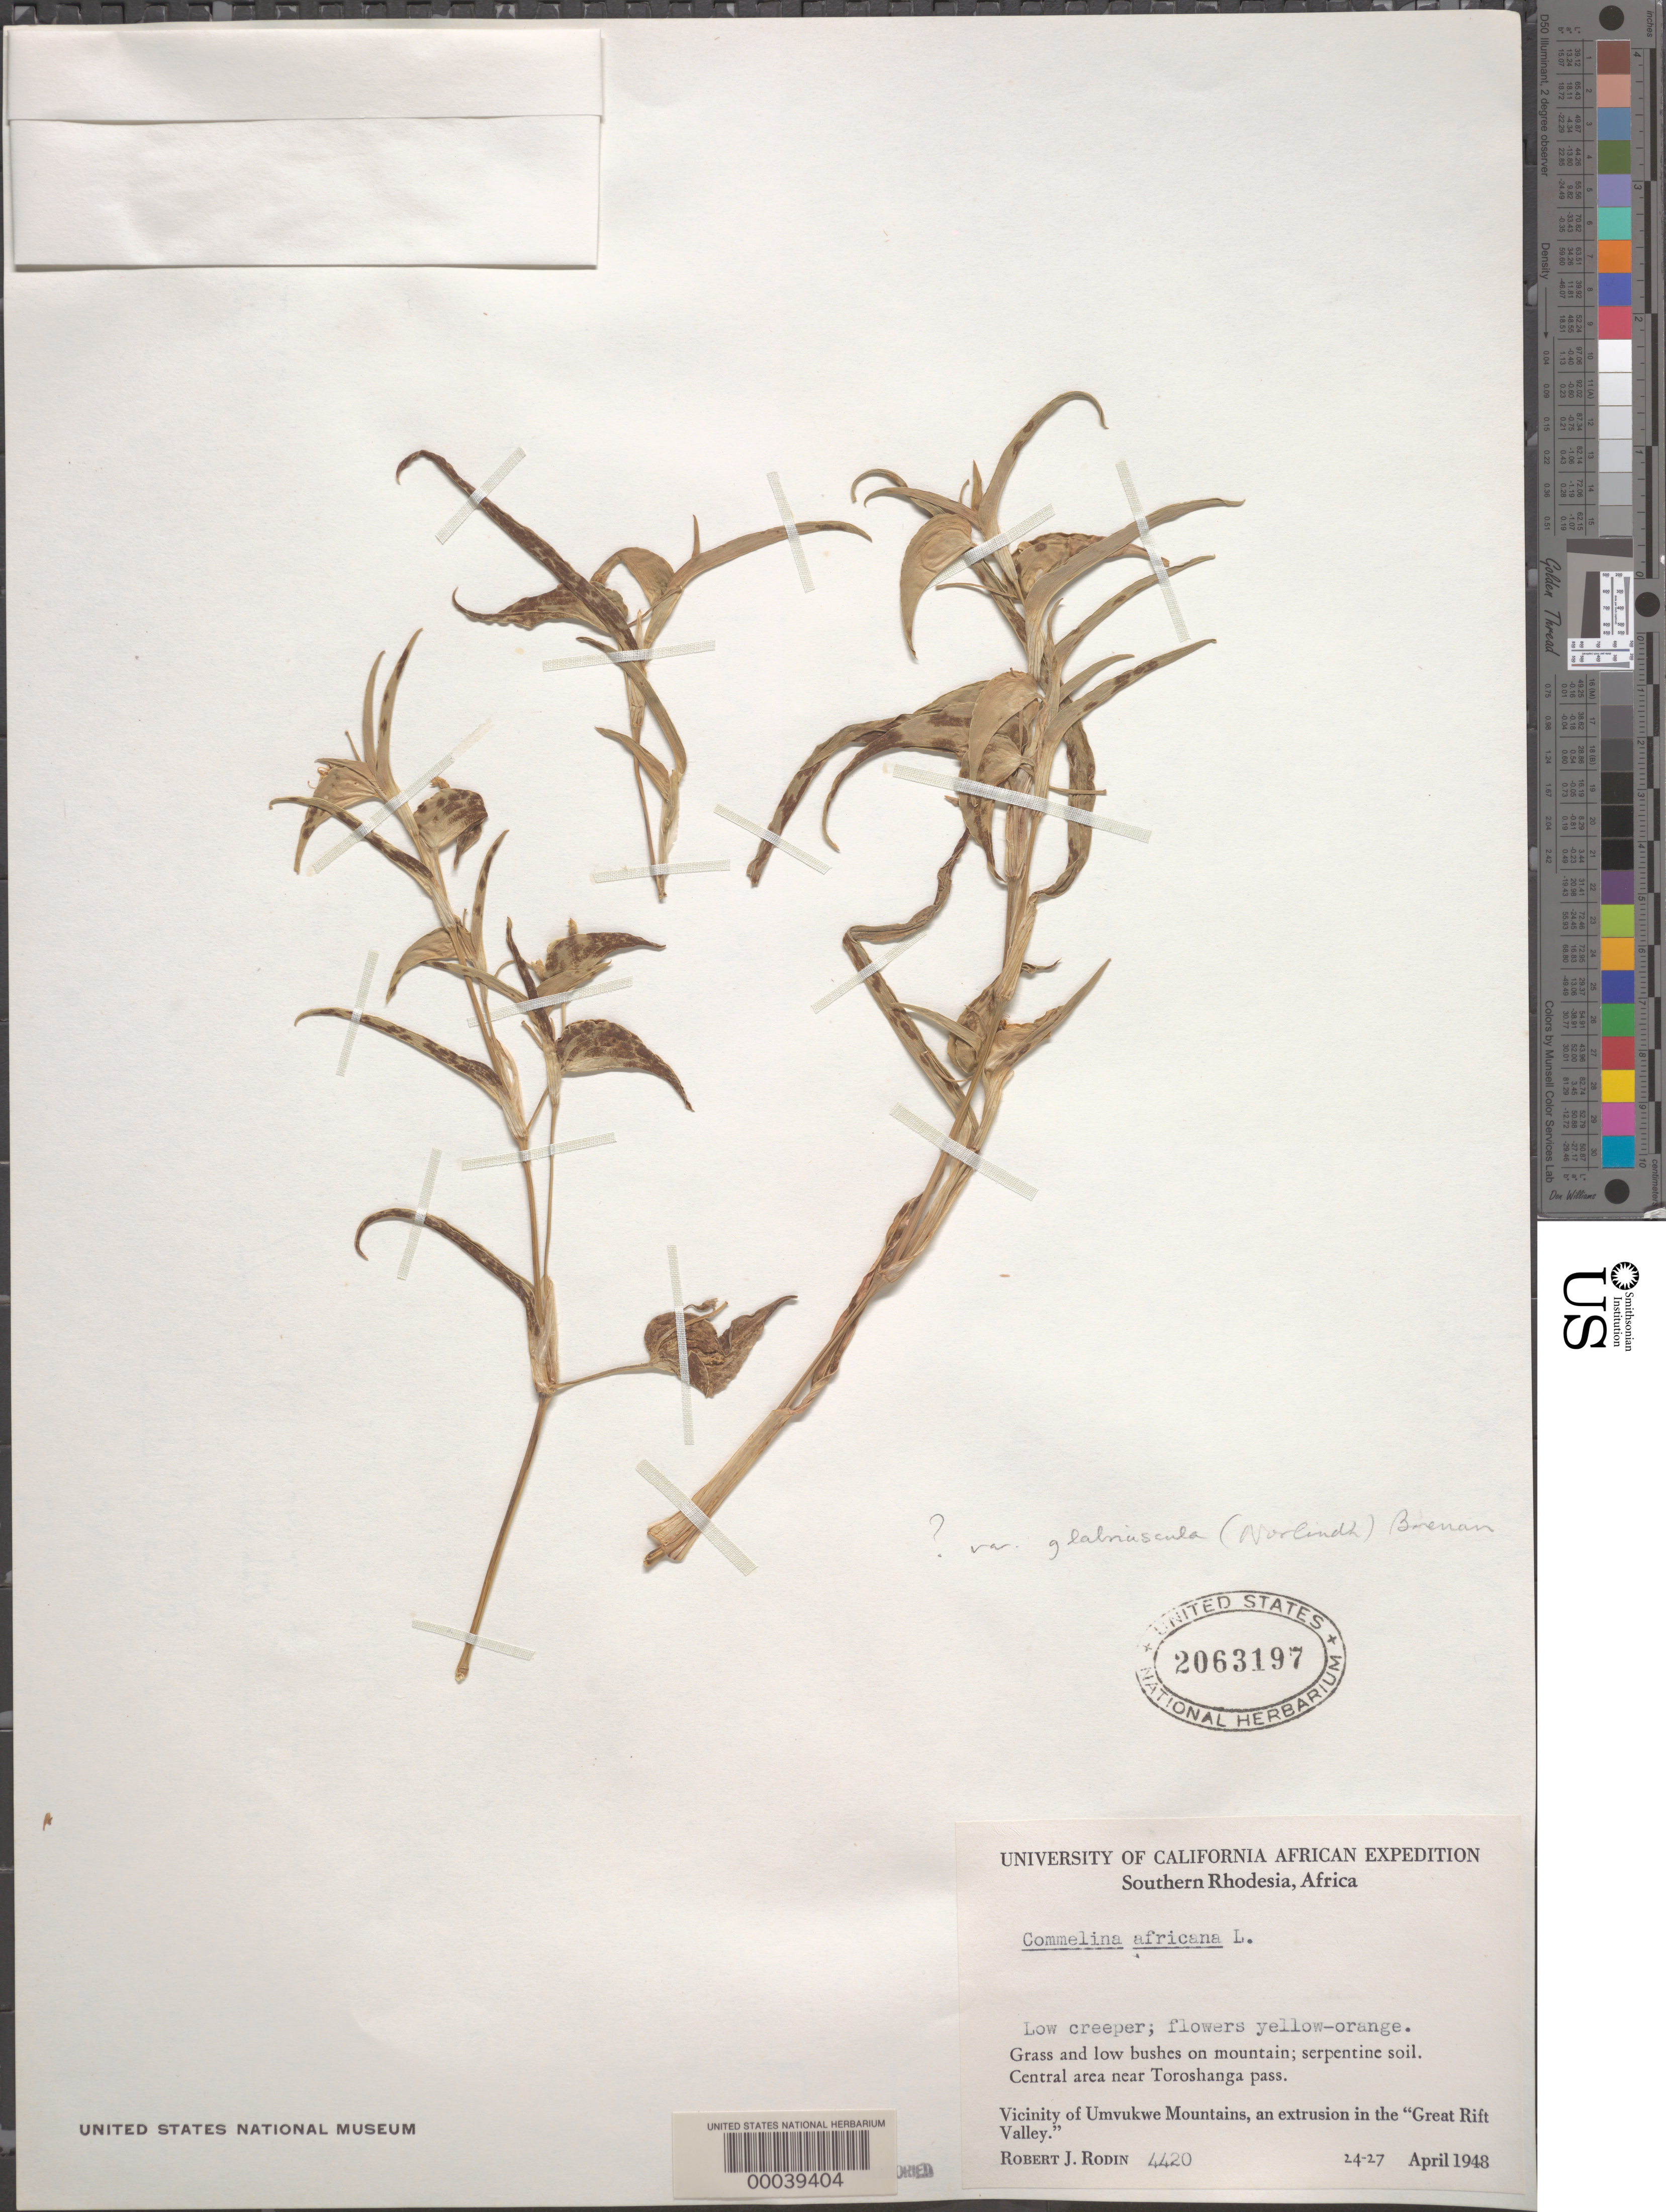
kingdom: Plantae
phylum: Tracheophyta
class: Liliopsida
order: Commelinales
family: Commelinaceae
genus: Commelina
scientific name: Commelina africana var. glabriuscula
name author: (Norl.) Brenan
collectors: R. J. Rodin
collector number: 4420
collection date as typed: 24 Apr 1948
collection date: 1948-04-24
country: Zimbabwe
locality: Umvukwe mountains, great rift valley, toroshanga pass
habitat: Grass and low bush; mountainside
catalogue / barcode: US 2063197